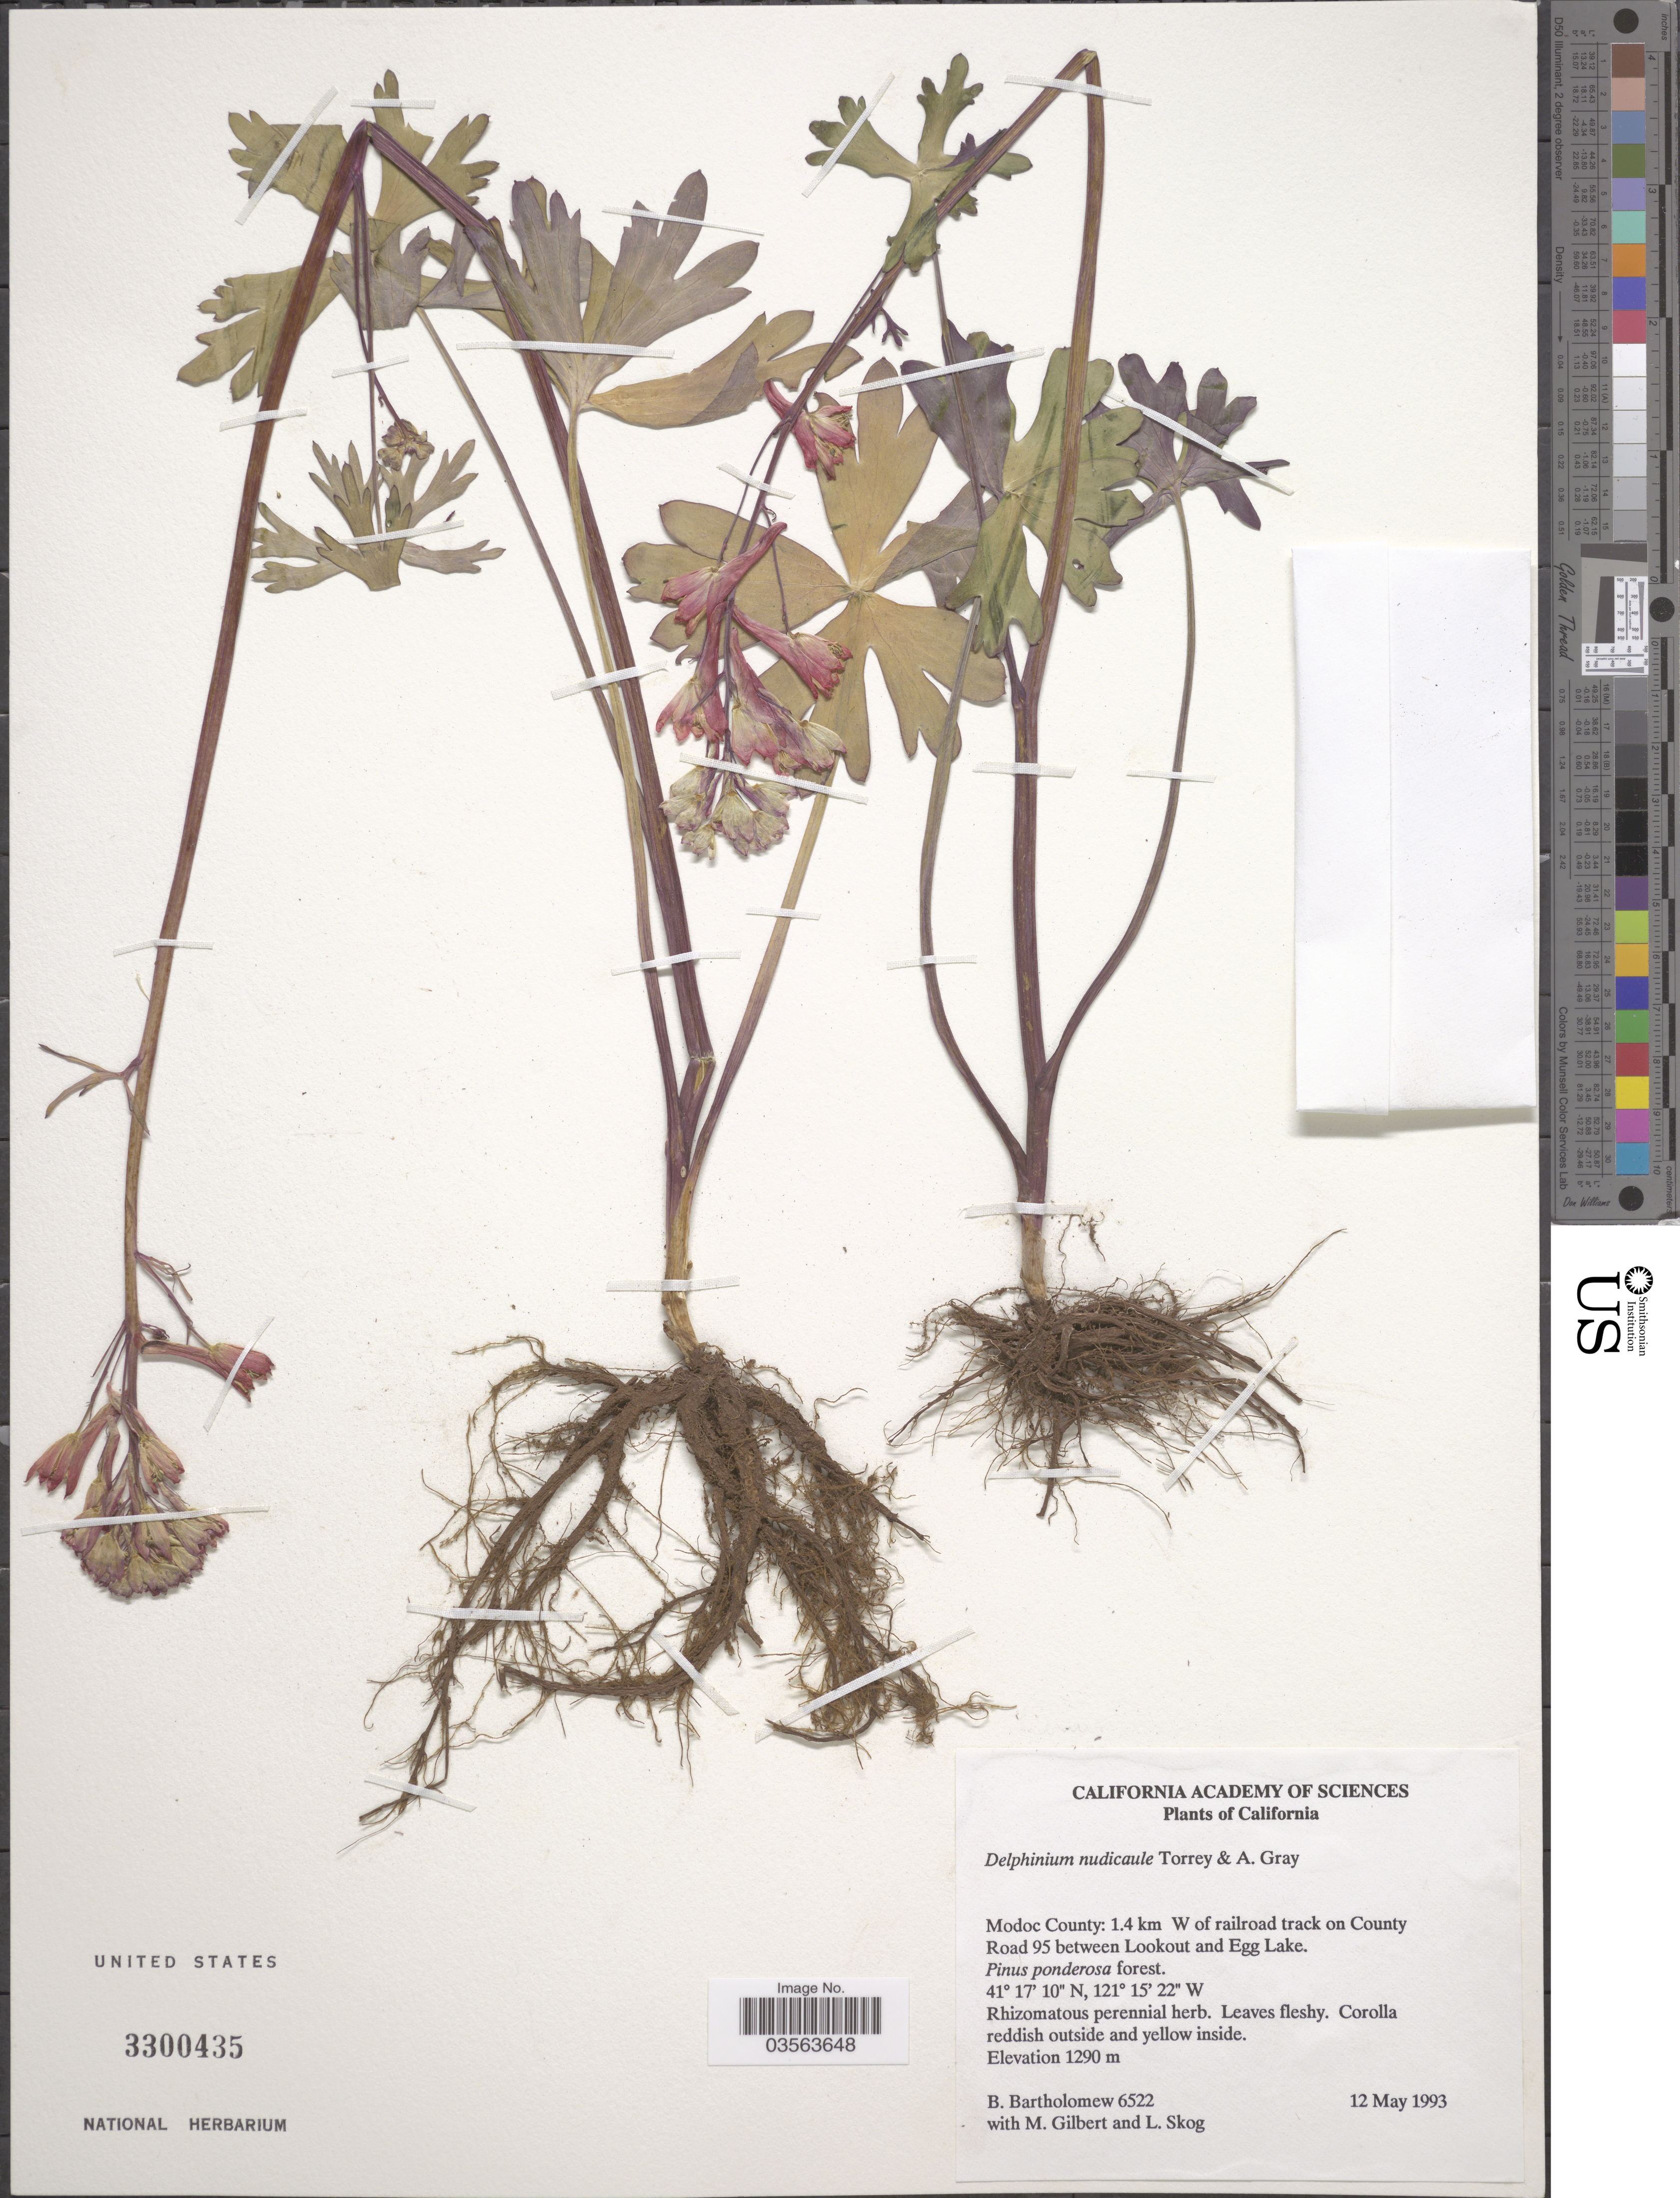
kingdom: Plantae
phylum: Tracheophyta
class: Magnoliopsida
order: Ranunculales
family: Ranunculaceae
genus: Delphinium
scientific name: Delphinium nudicaule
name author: Torr. & A. Gray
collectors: B. Bartholomew, M. Gilbert & L. E. Skog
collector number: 6522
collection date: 1993-05-12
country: United States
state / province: California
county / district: Modoc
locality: Modoc County: 1.4 km W of railroad track on County Road 95 between Lookout and Egg Lake.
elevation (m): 1290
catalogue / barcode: US 3300435